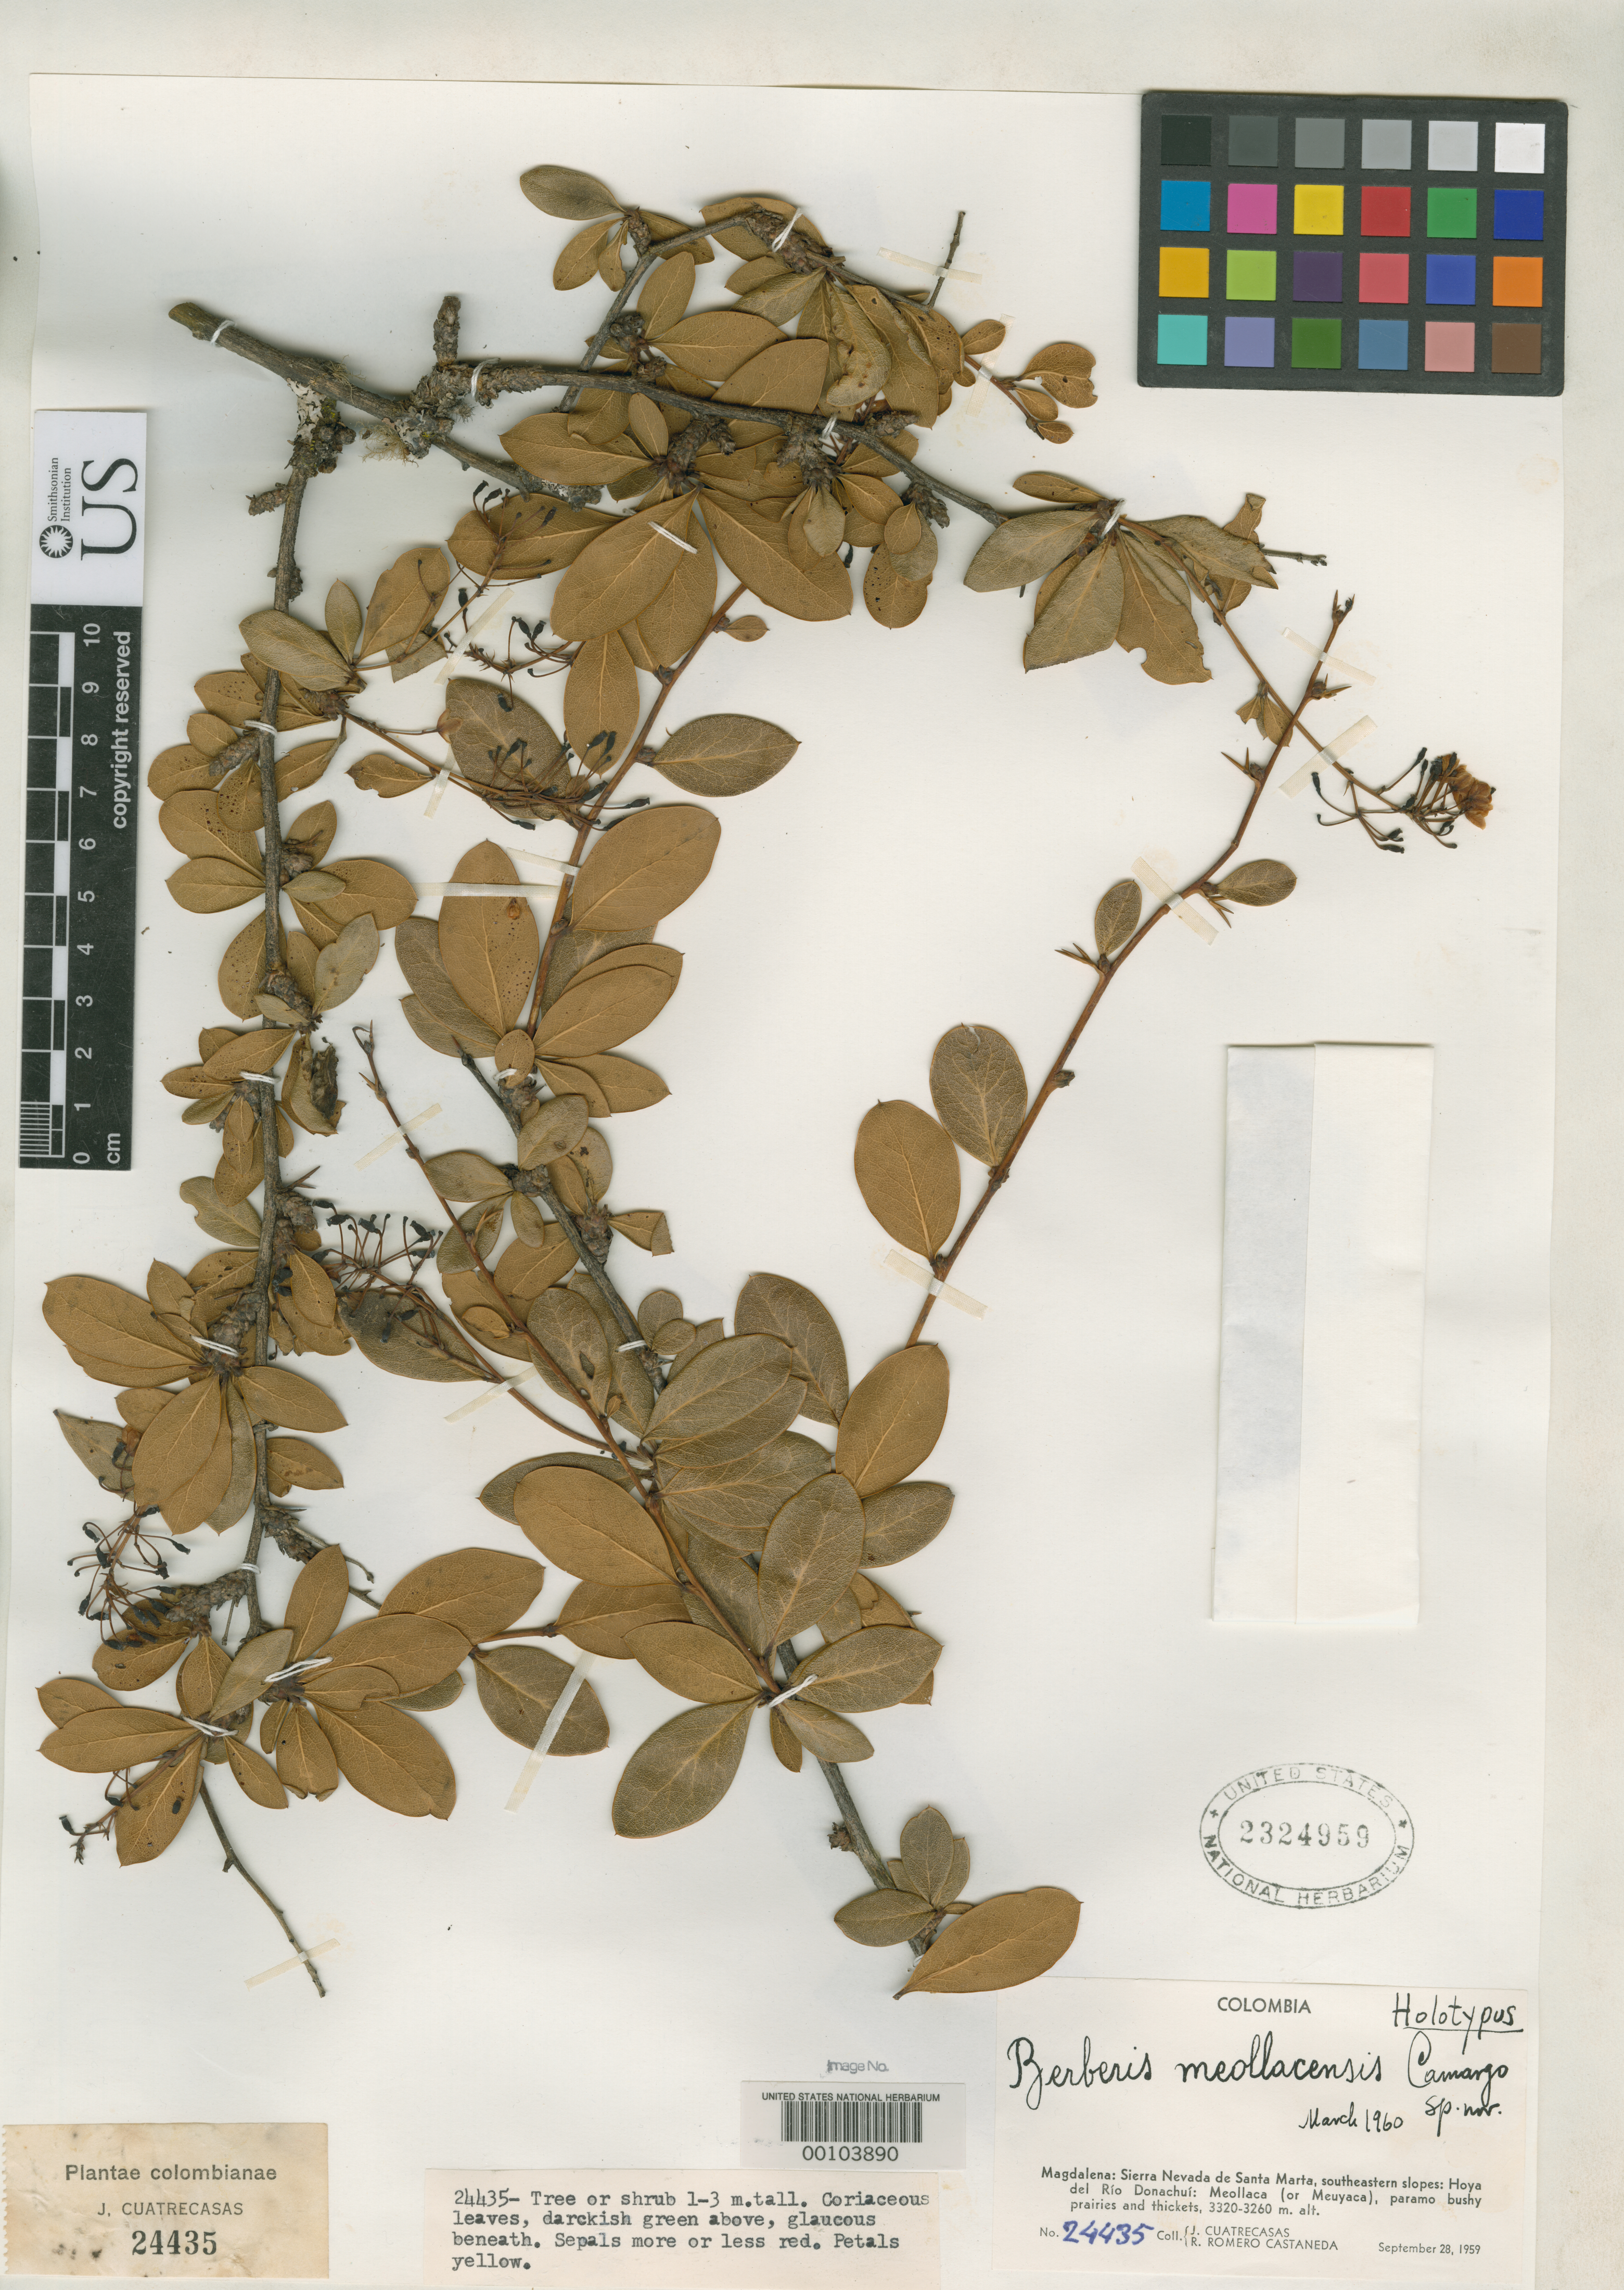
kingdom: Plantae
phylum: Tracheophyta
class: Magnoliopsida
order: Ranunculales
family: Berberidaceae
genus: Berberis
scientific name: Berberis meollacensis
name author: L.A. Camargo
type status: Holotype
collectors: J. Cuatrecasas & R. Romero Castañeda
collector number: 24435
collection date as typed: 28 Sep 1959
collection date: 1959-09-28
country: Colombia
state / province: Magdalena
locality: Sierra Nevada de Santa Marta, Meollaca.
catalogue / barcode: US 2324959